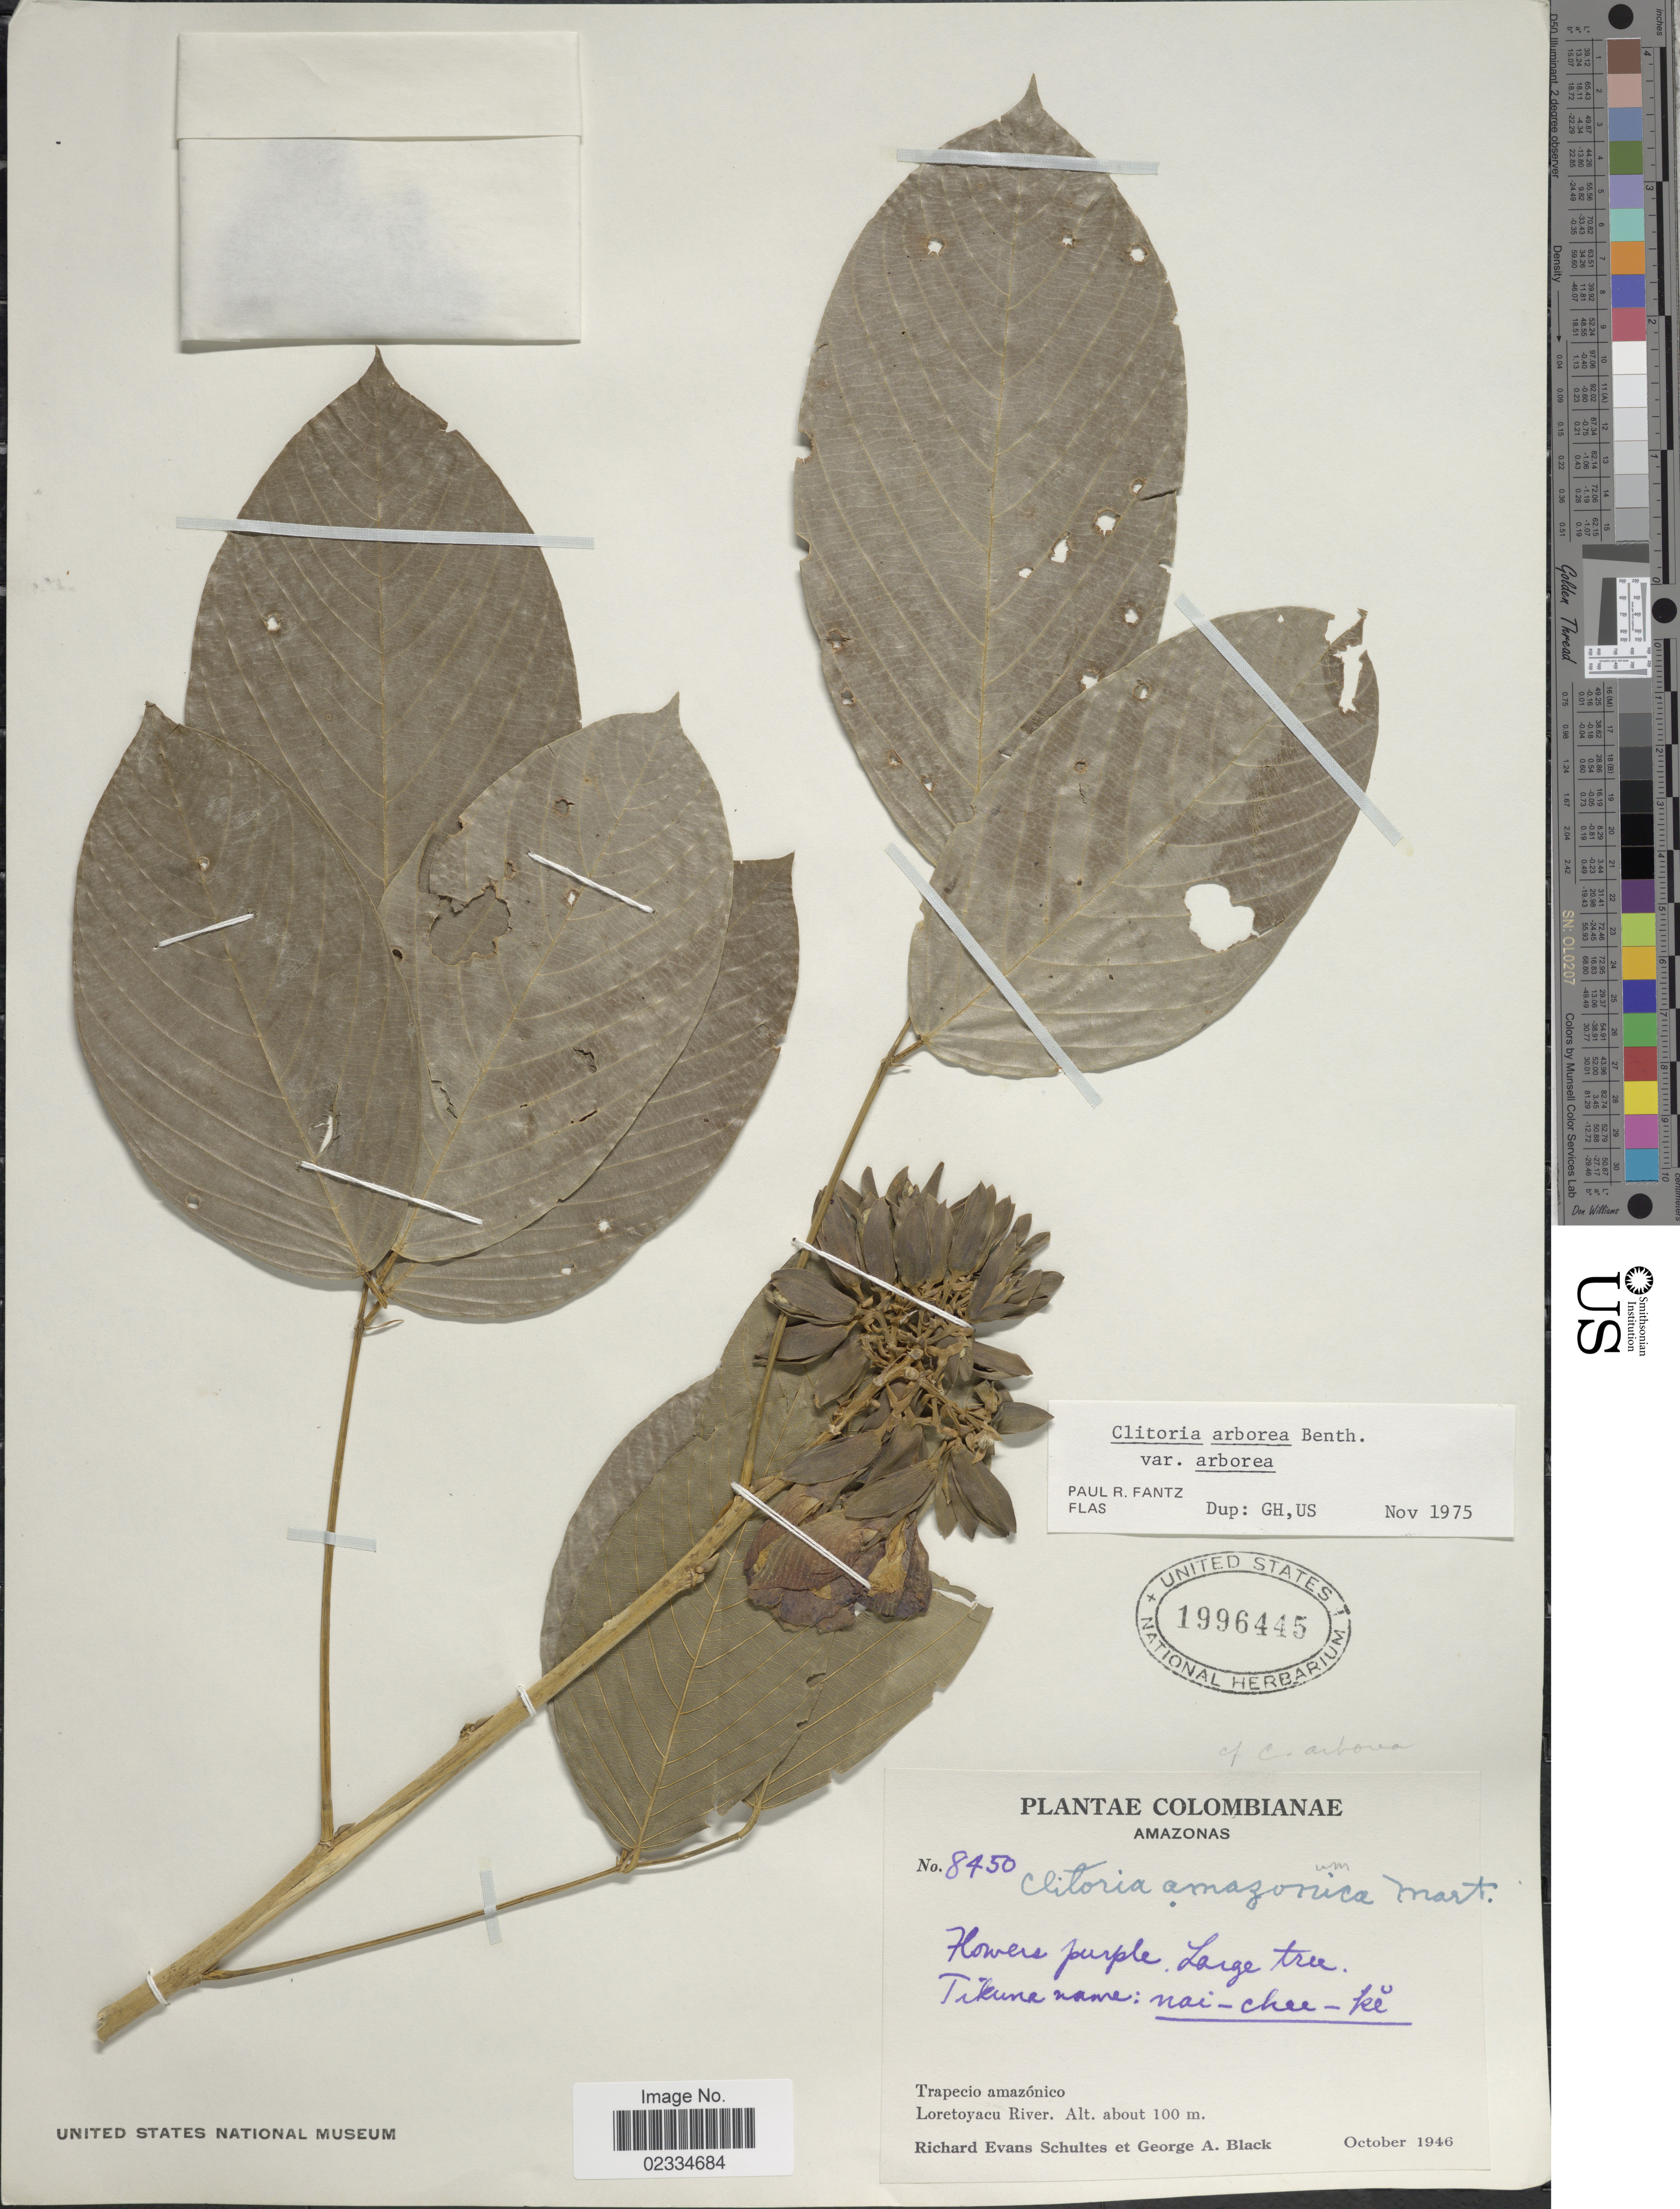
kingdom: Plantae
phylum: Tracheophyta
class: Magnoliopsida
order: Fabales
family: Fabaceae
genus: Clitoria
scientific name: Clitoria arborea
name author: Benth.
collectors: R. E. Schultes & G. A. Black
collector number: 8450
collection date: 1946-10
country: Colombia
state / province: Amazônas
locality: Trapecio Amazonico, Loretoyacu River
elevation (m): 100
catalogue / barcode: US 1996445